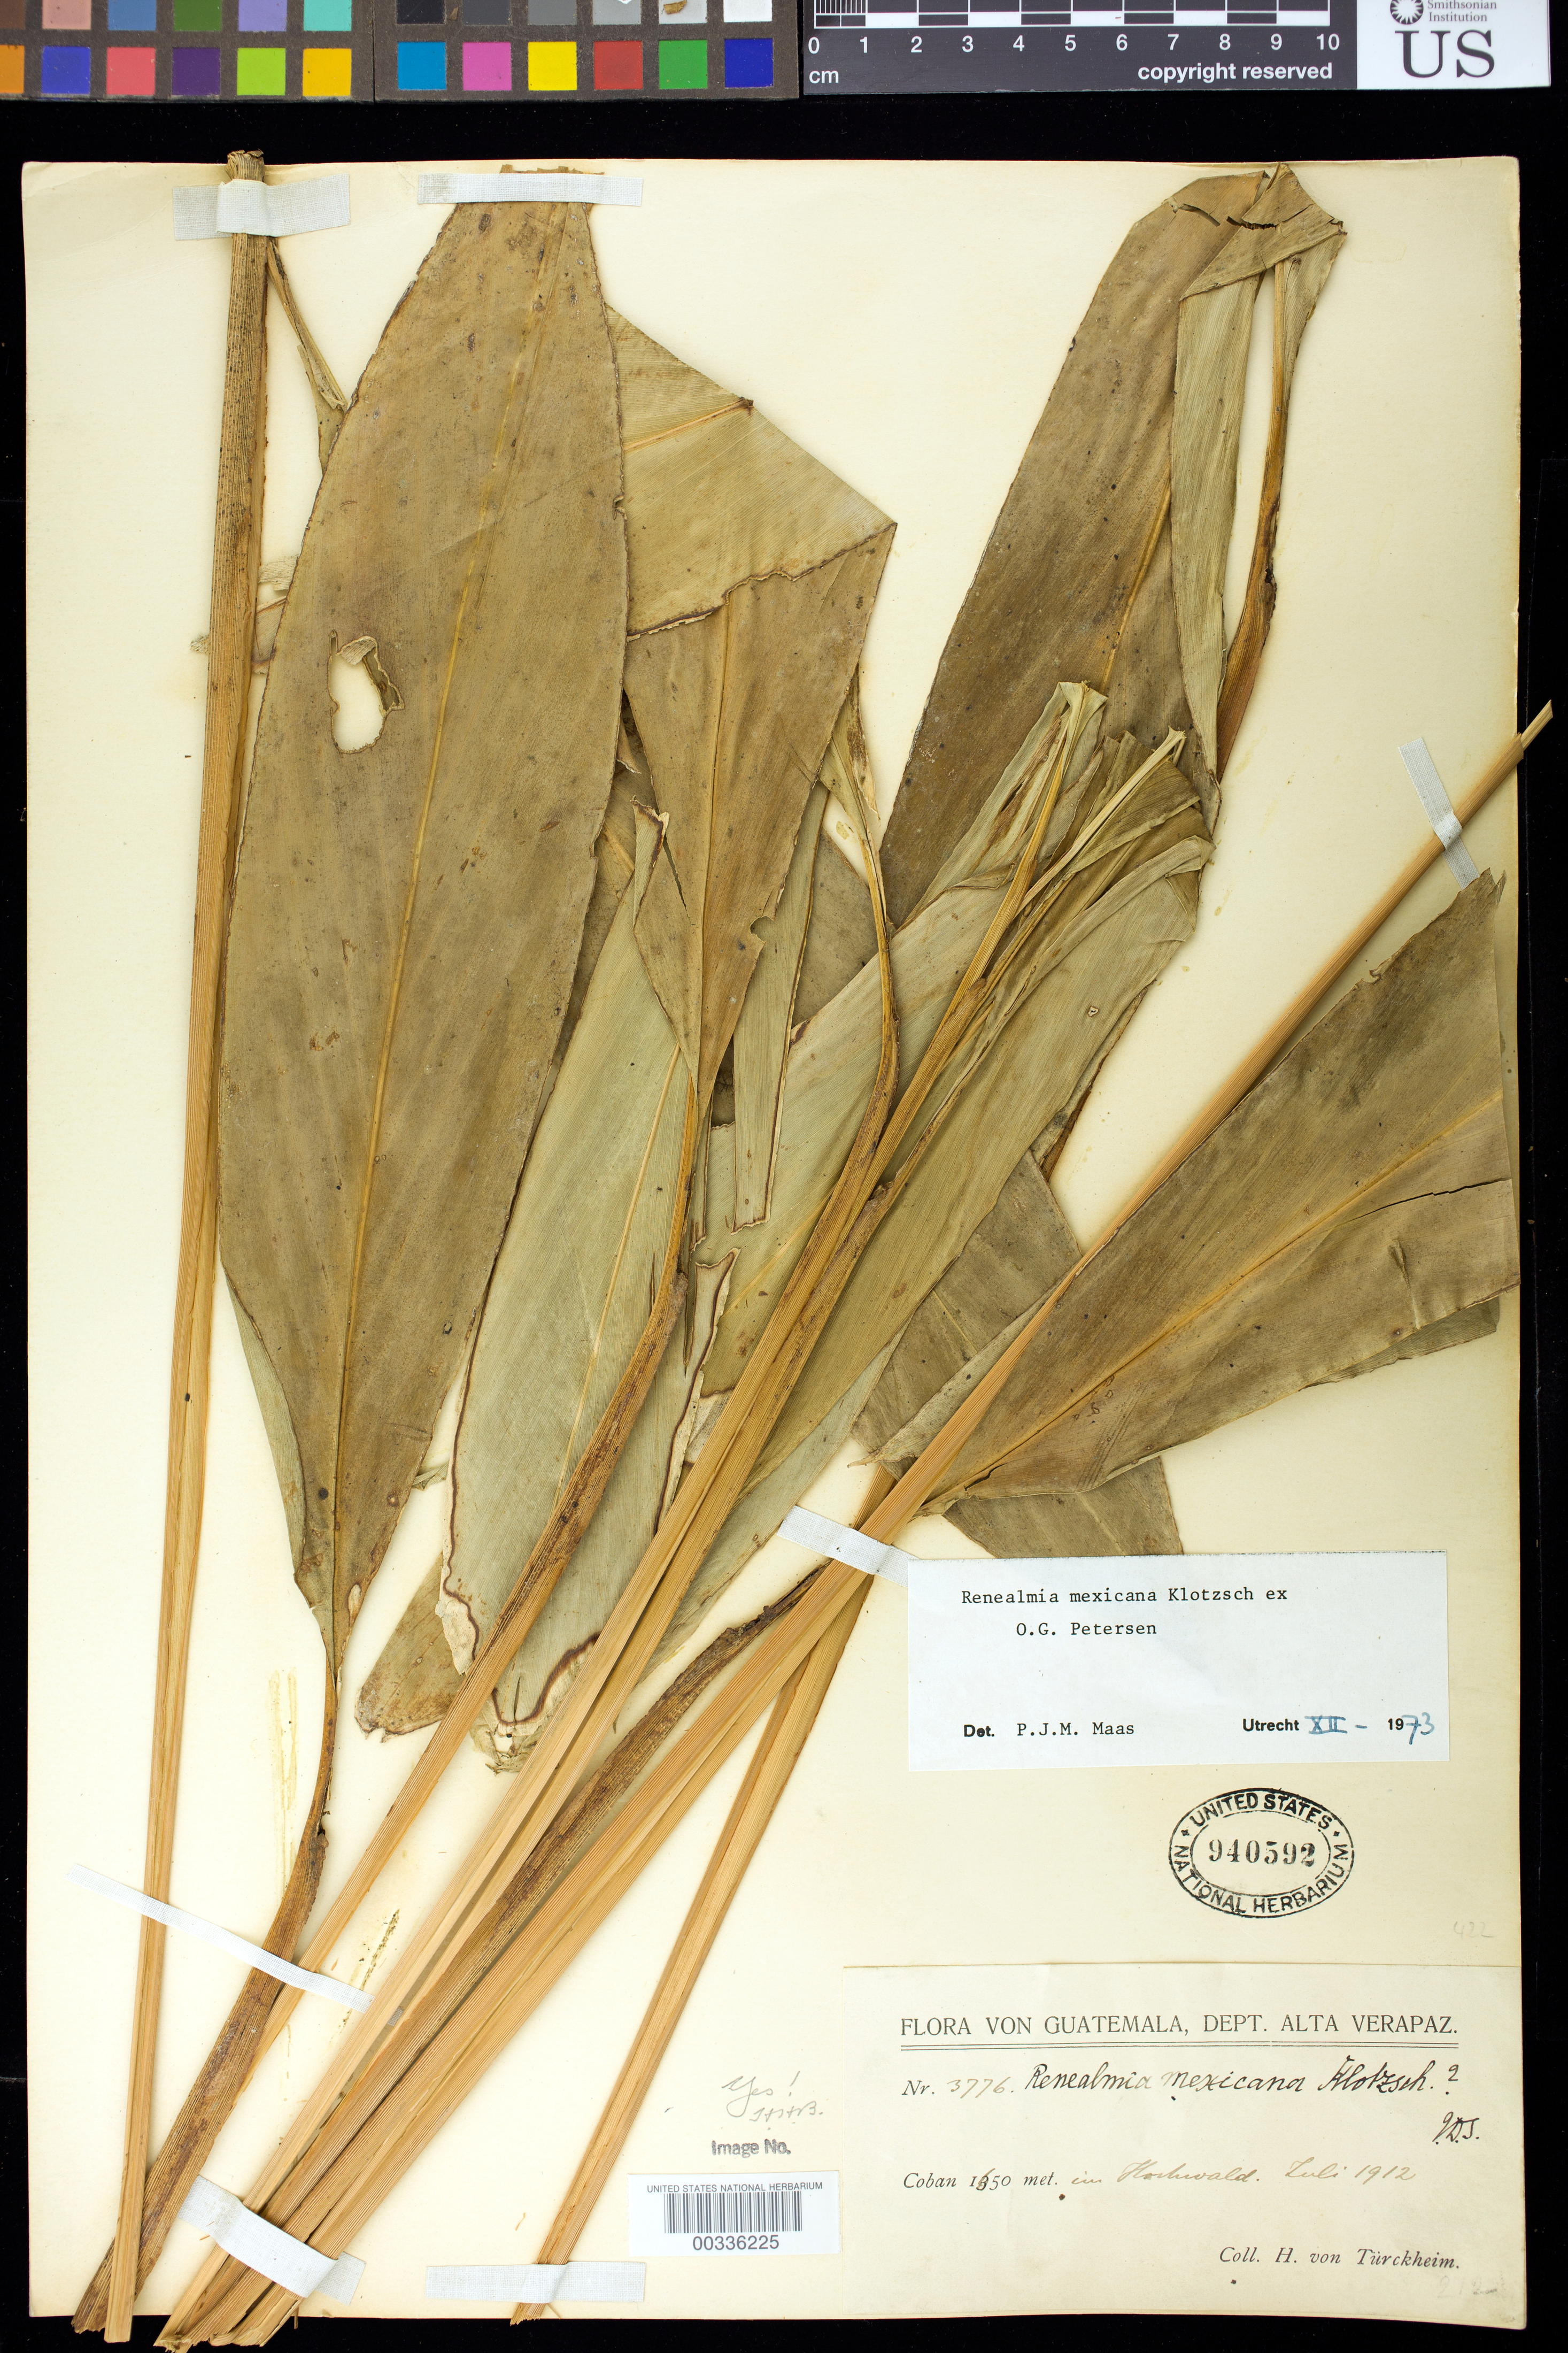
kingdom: Plantae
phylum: Tracheophyta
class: Liliopsida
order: Zingiberales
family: Zingiberaceae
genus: Renealmia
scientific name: Renealmia mexicana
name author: Klotzsch ex Petersen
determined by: Maas, Paul J. M.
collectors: H. von Türckheim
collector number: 3776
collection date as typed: Jul 1912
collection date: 1912-07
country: Guatemala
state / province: Alta Verapaz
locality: Cobán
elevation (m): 1650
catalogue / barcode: US 940592